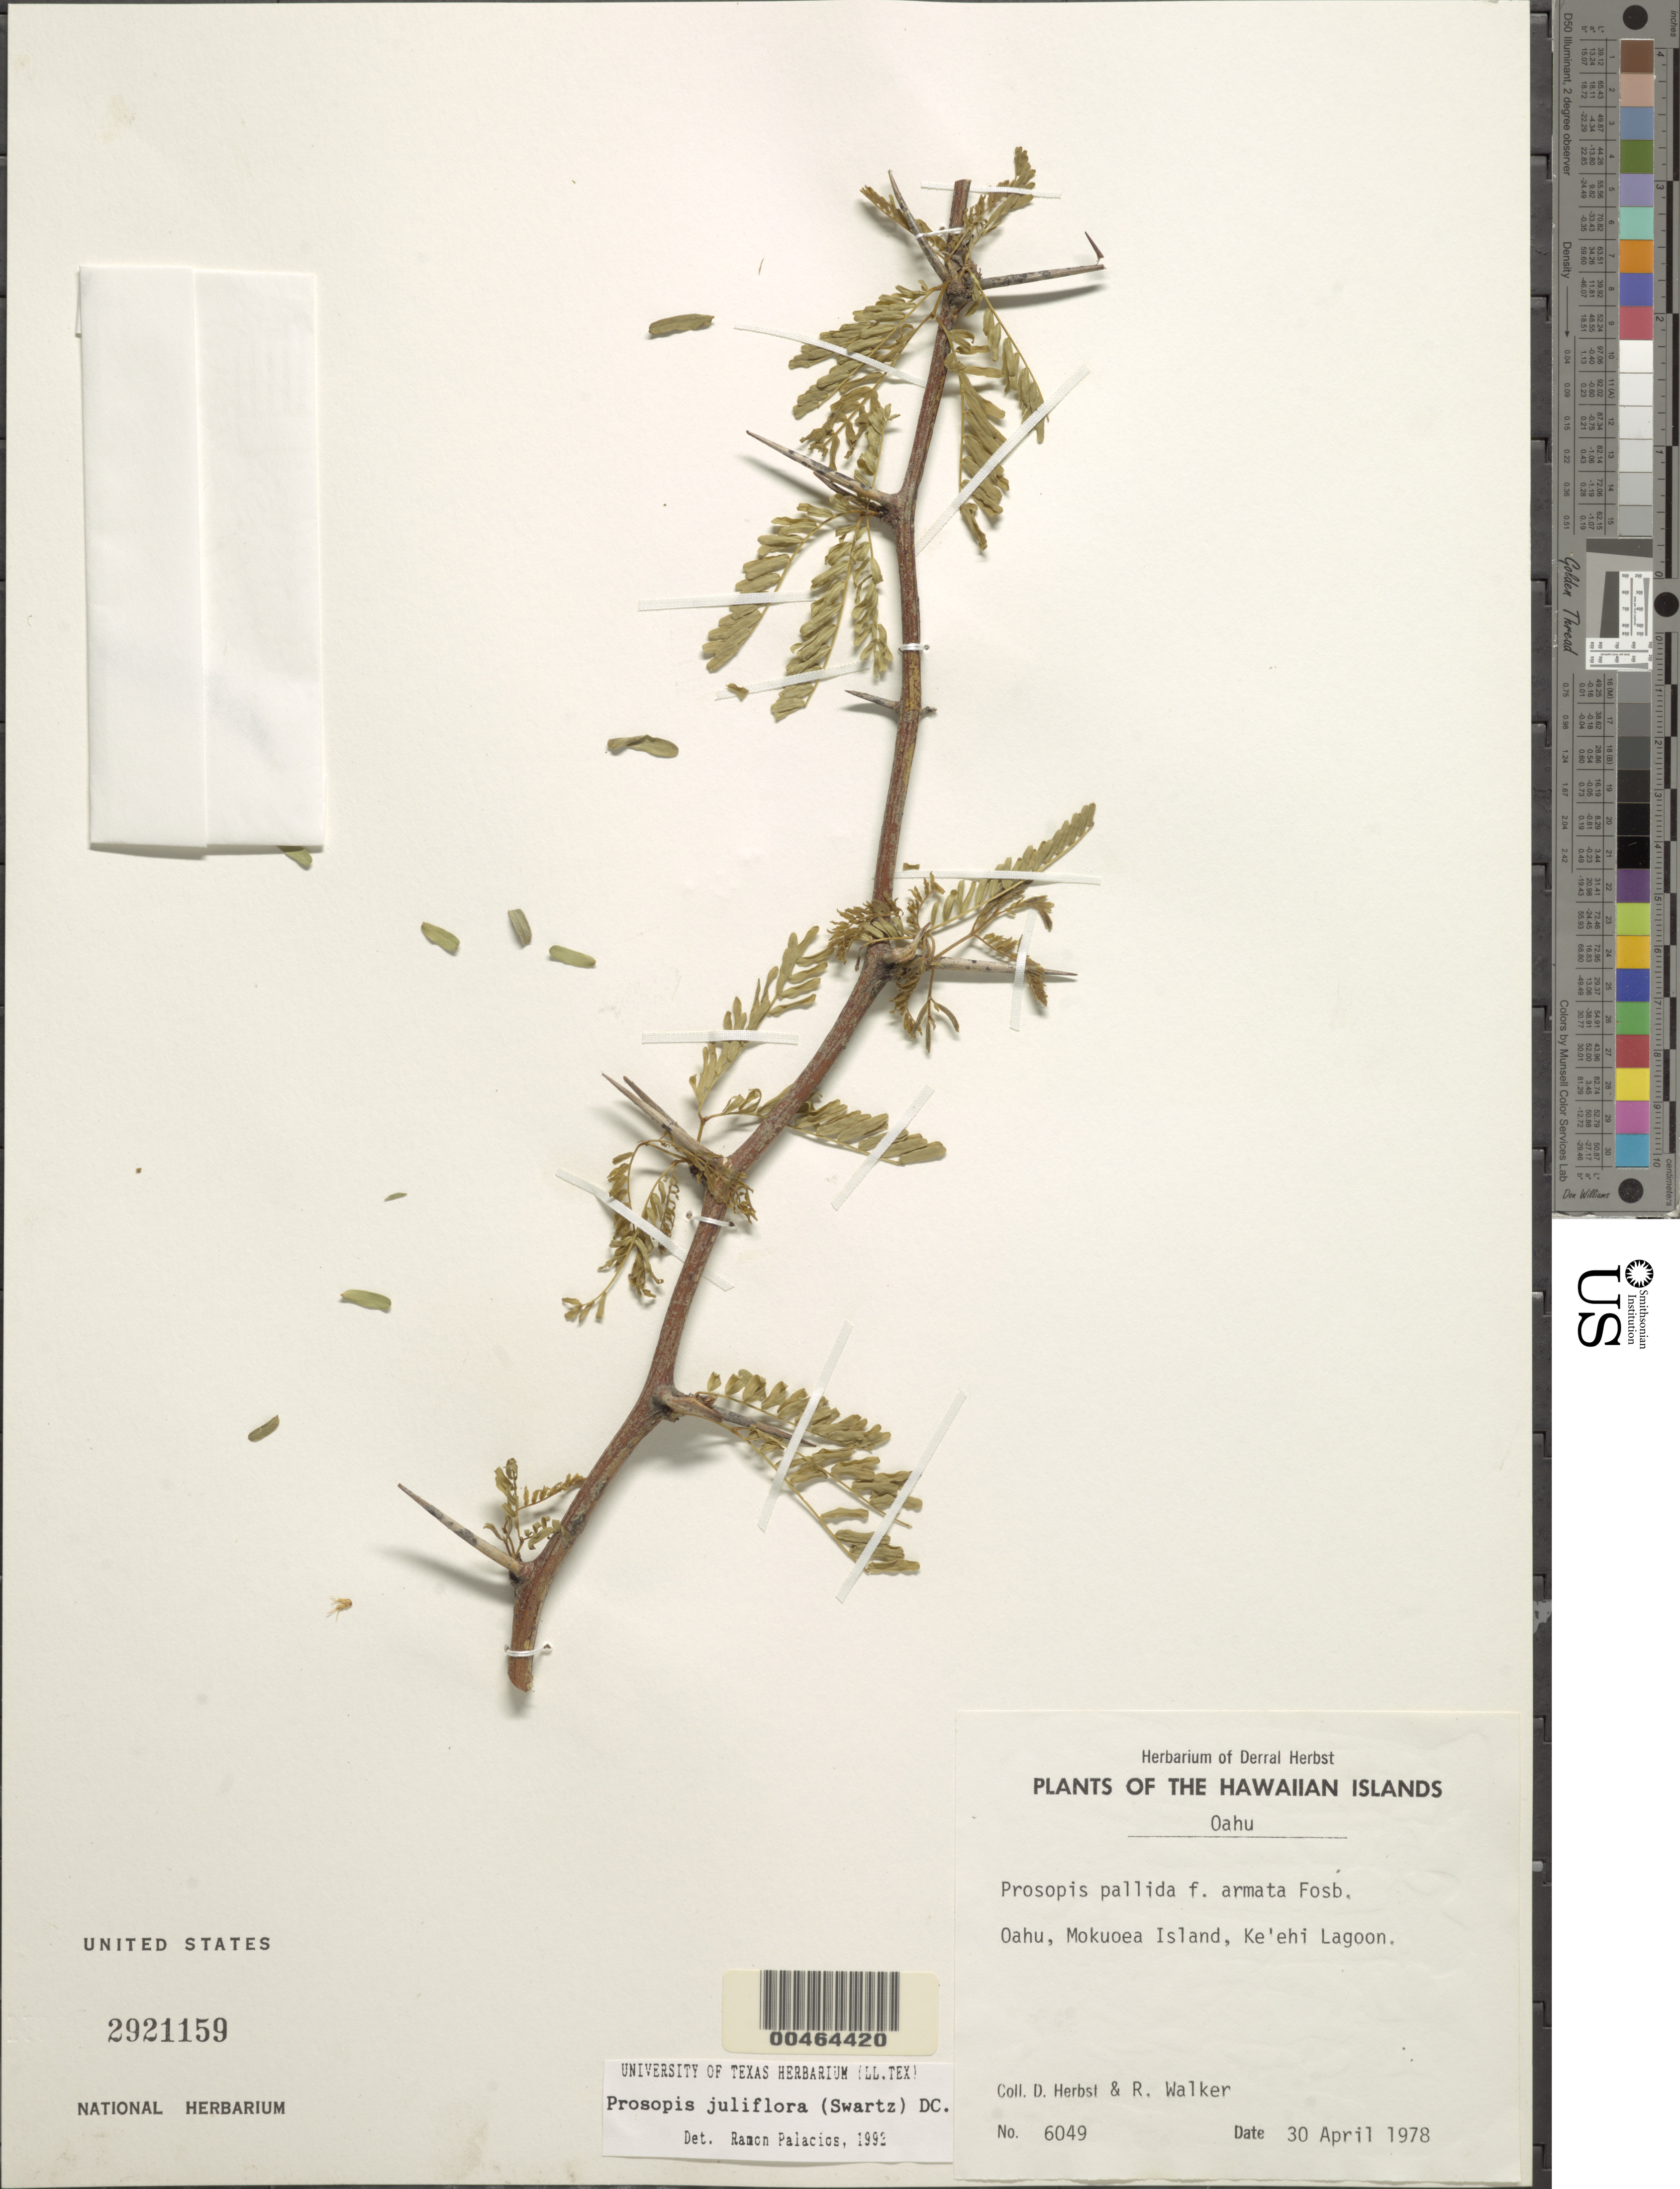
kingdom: Plantae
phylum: Tracheophyta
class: Magnoliopsida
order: Fabales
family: Fabaceae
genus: Neltuma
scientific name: Neltuma juliflora var. juliflora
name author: (Sw.) Raf.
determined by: Wagner, W. L., (BOT), Smithsonian Institution - National Museum of Natural History (UNITED STATES)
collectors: D. R. Herbst & R. Walker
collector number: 6049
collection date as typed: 30 Apr 1978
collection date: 1978-04-30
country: United States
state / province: Hawaii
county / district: Honolulu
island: Oahu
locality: Mokuoea Island, Ke'ehi Lagoon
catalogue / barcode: US 2921159